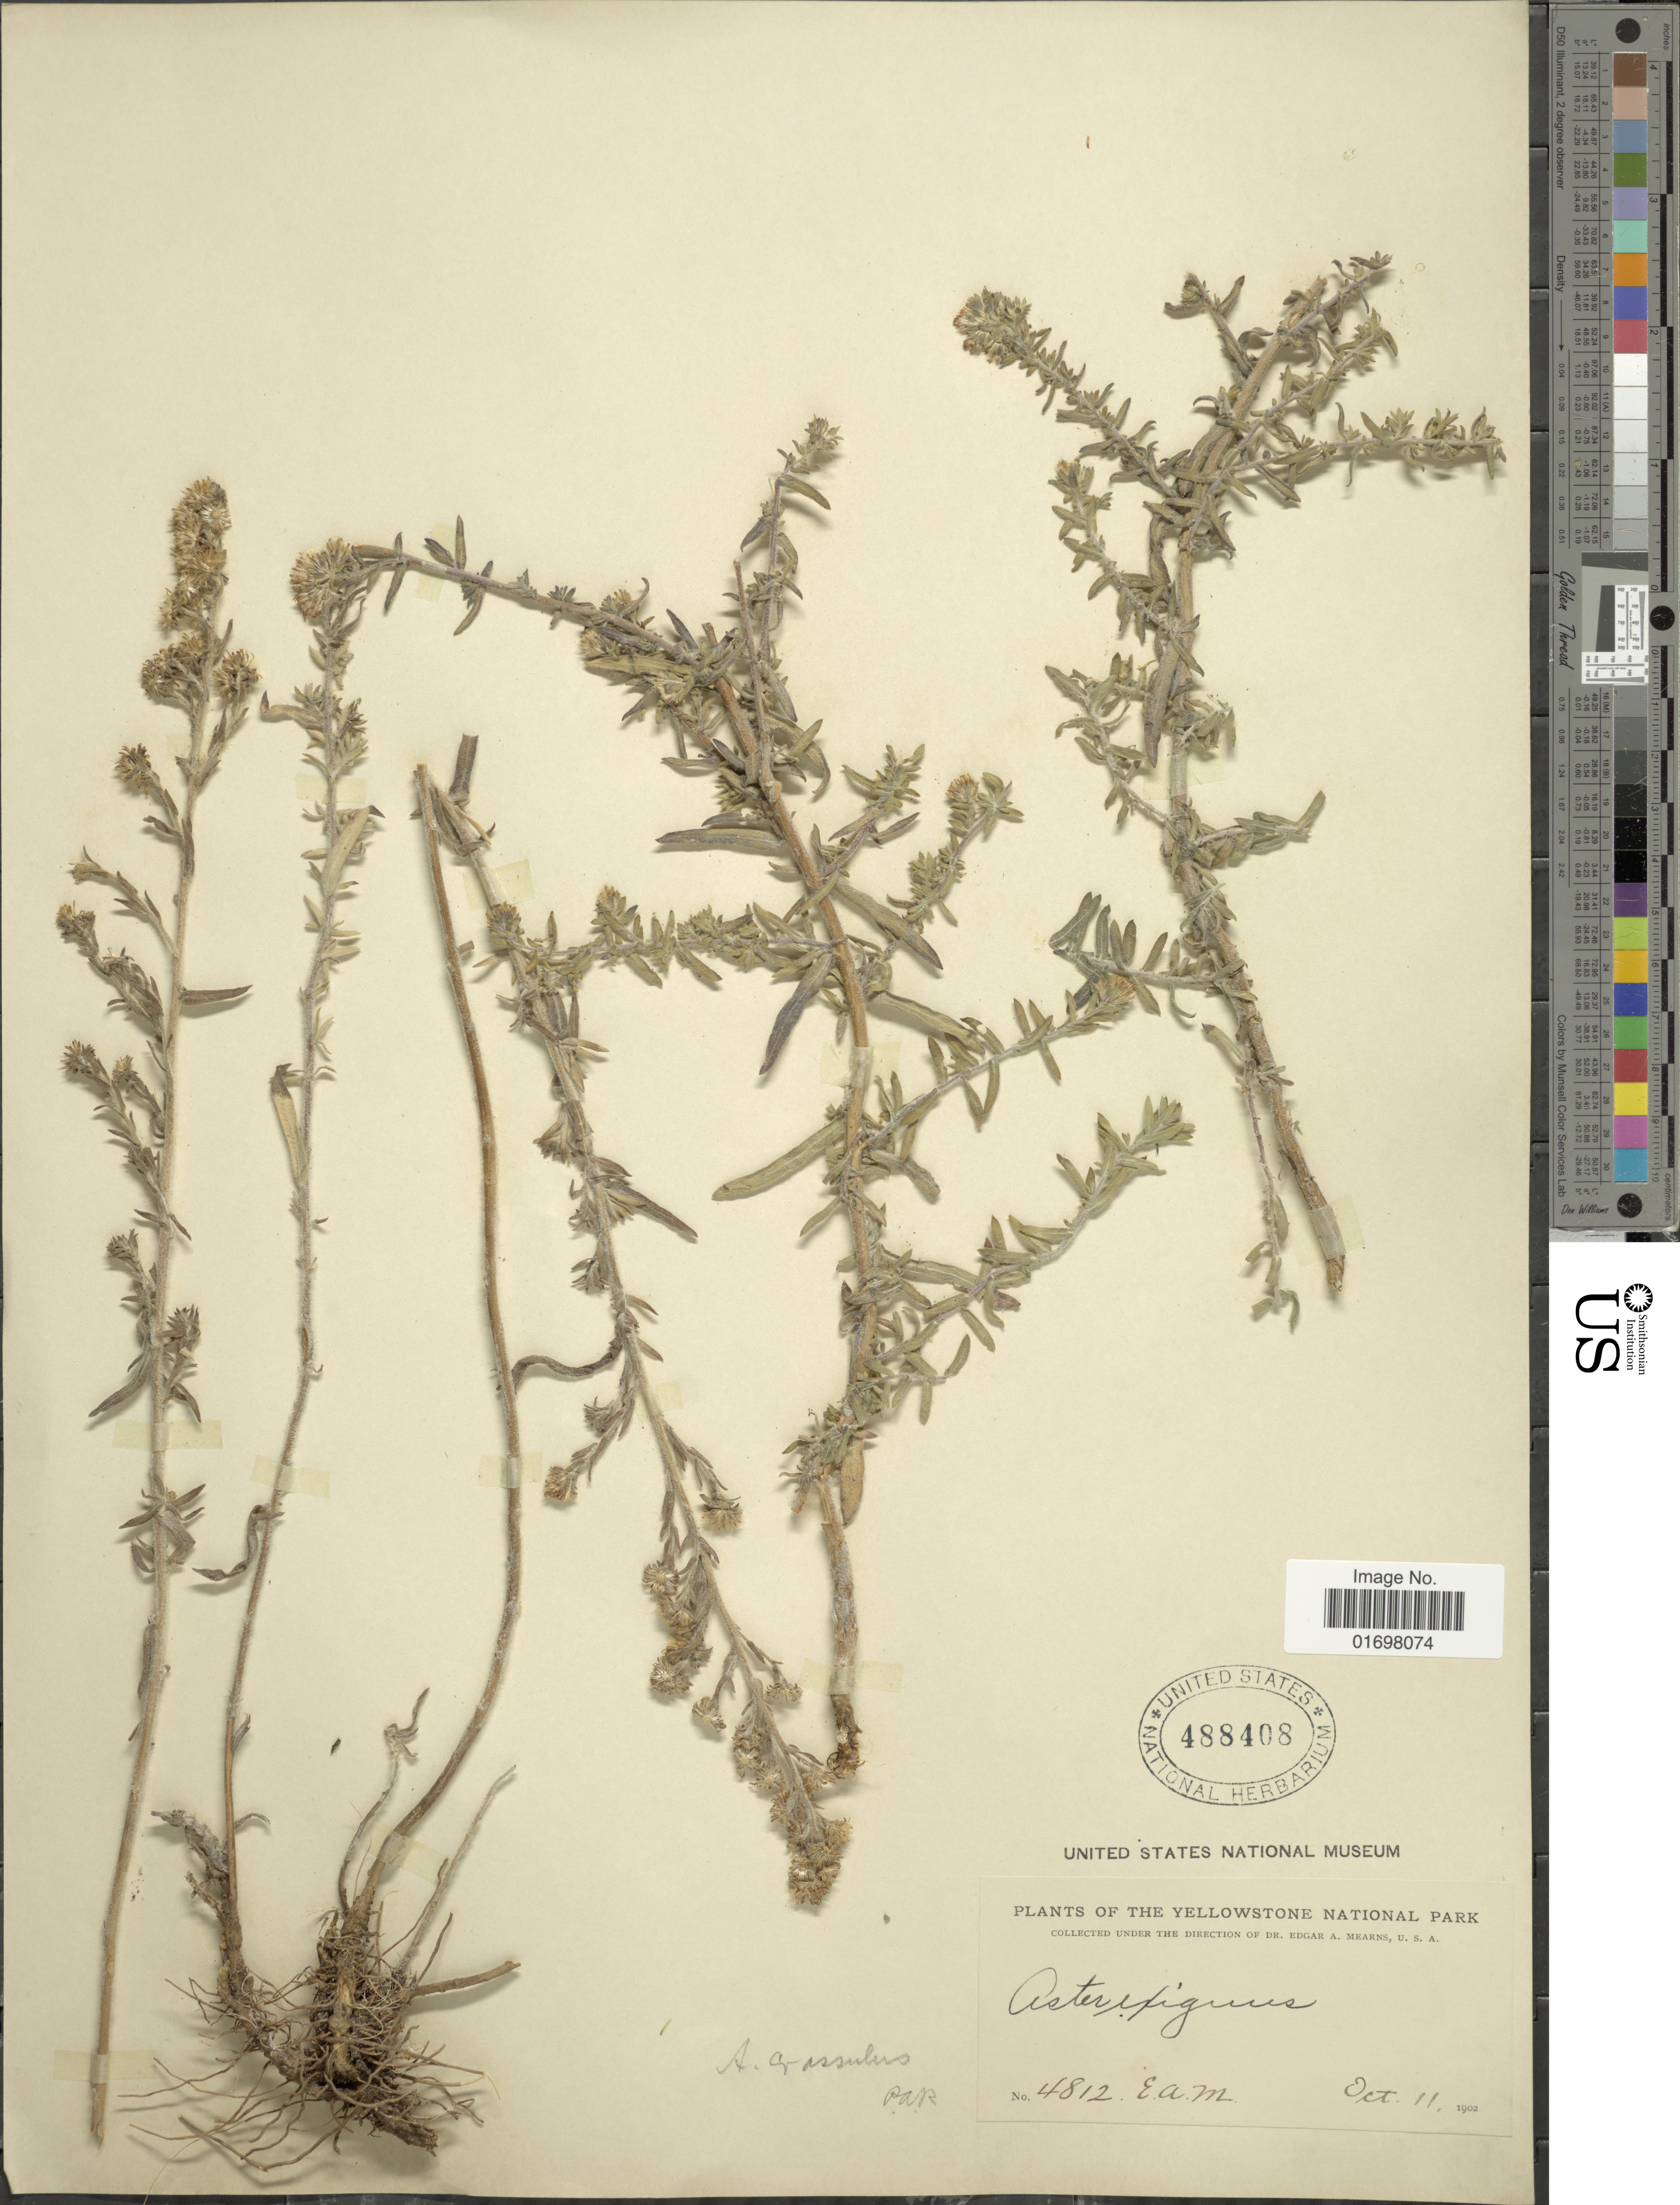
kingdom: Plantae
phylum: Tracheophyta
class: Magnoliopsida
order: Asterales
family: Asteraceae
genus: Symphyotrichum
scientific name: Symphyotrichum falcatum var. commutatum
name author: (Torr. & A. Gray) G.L. Nesom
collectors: E. A. Mearns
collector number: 4812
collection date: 1902-10-11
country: United States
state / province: Wyoming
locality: The Yellowstone National Park.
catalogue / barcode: US 488408